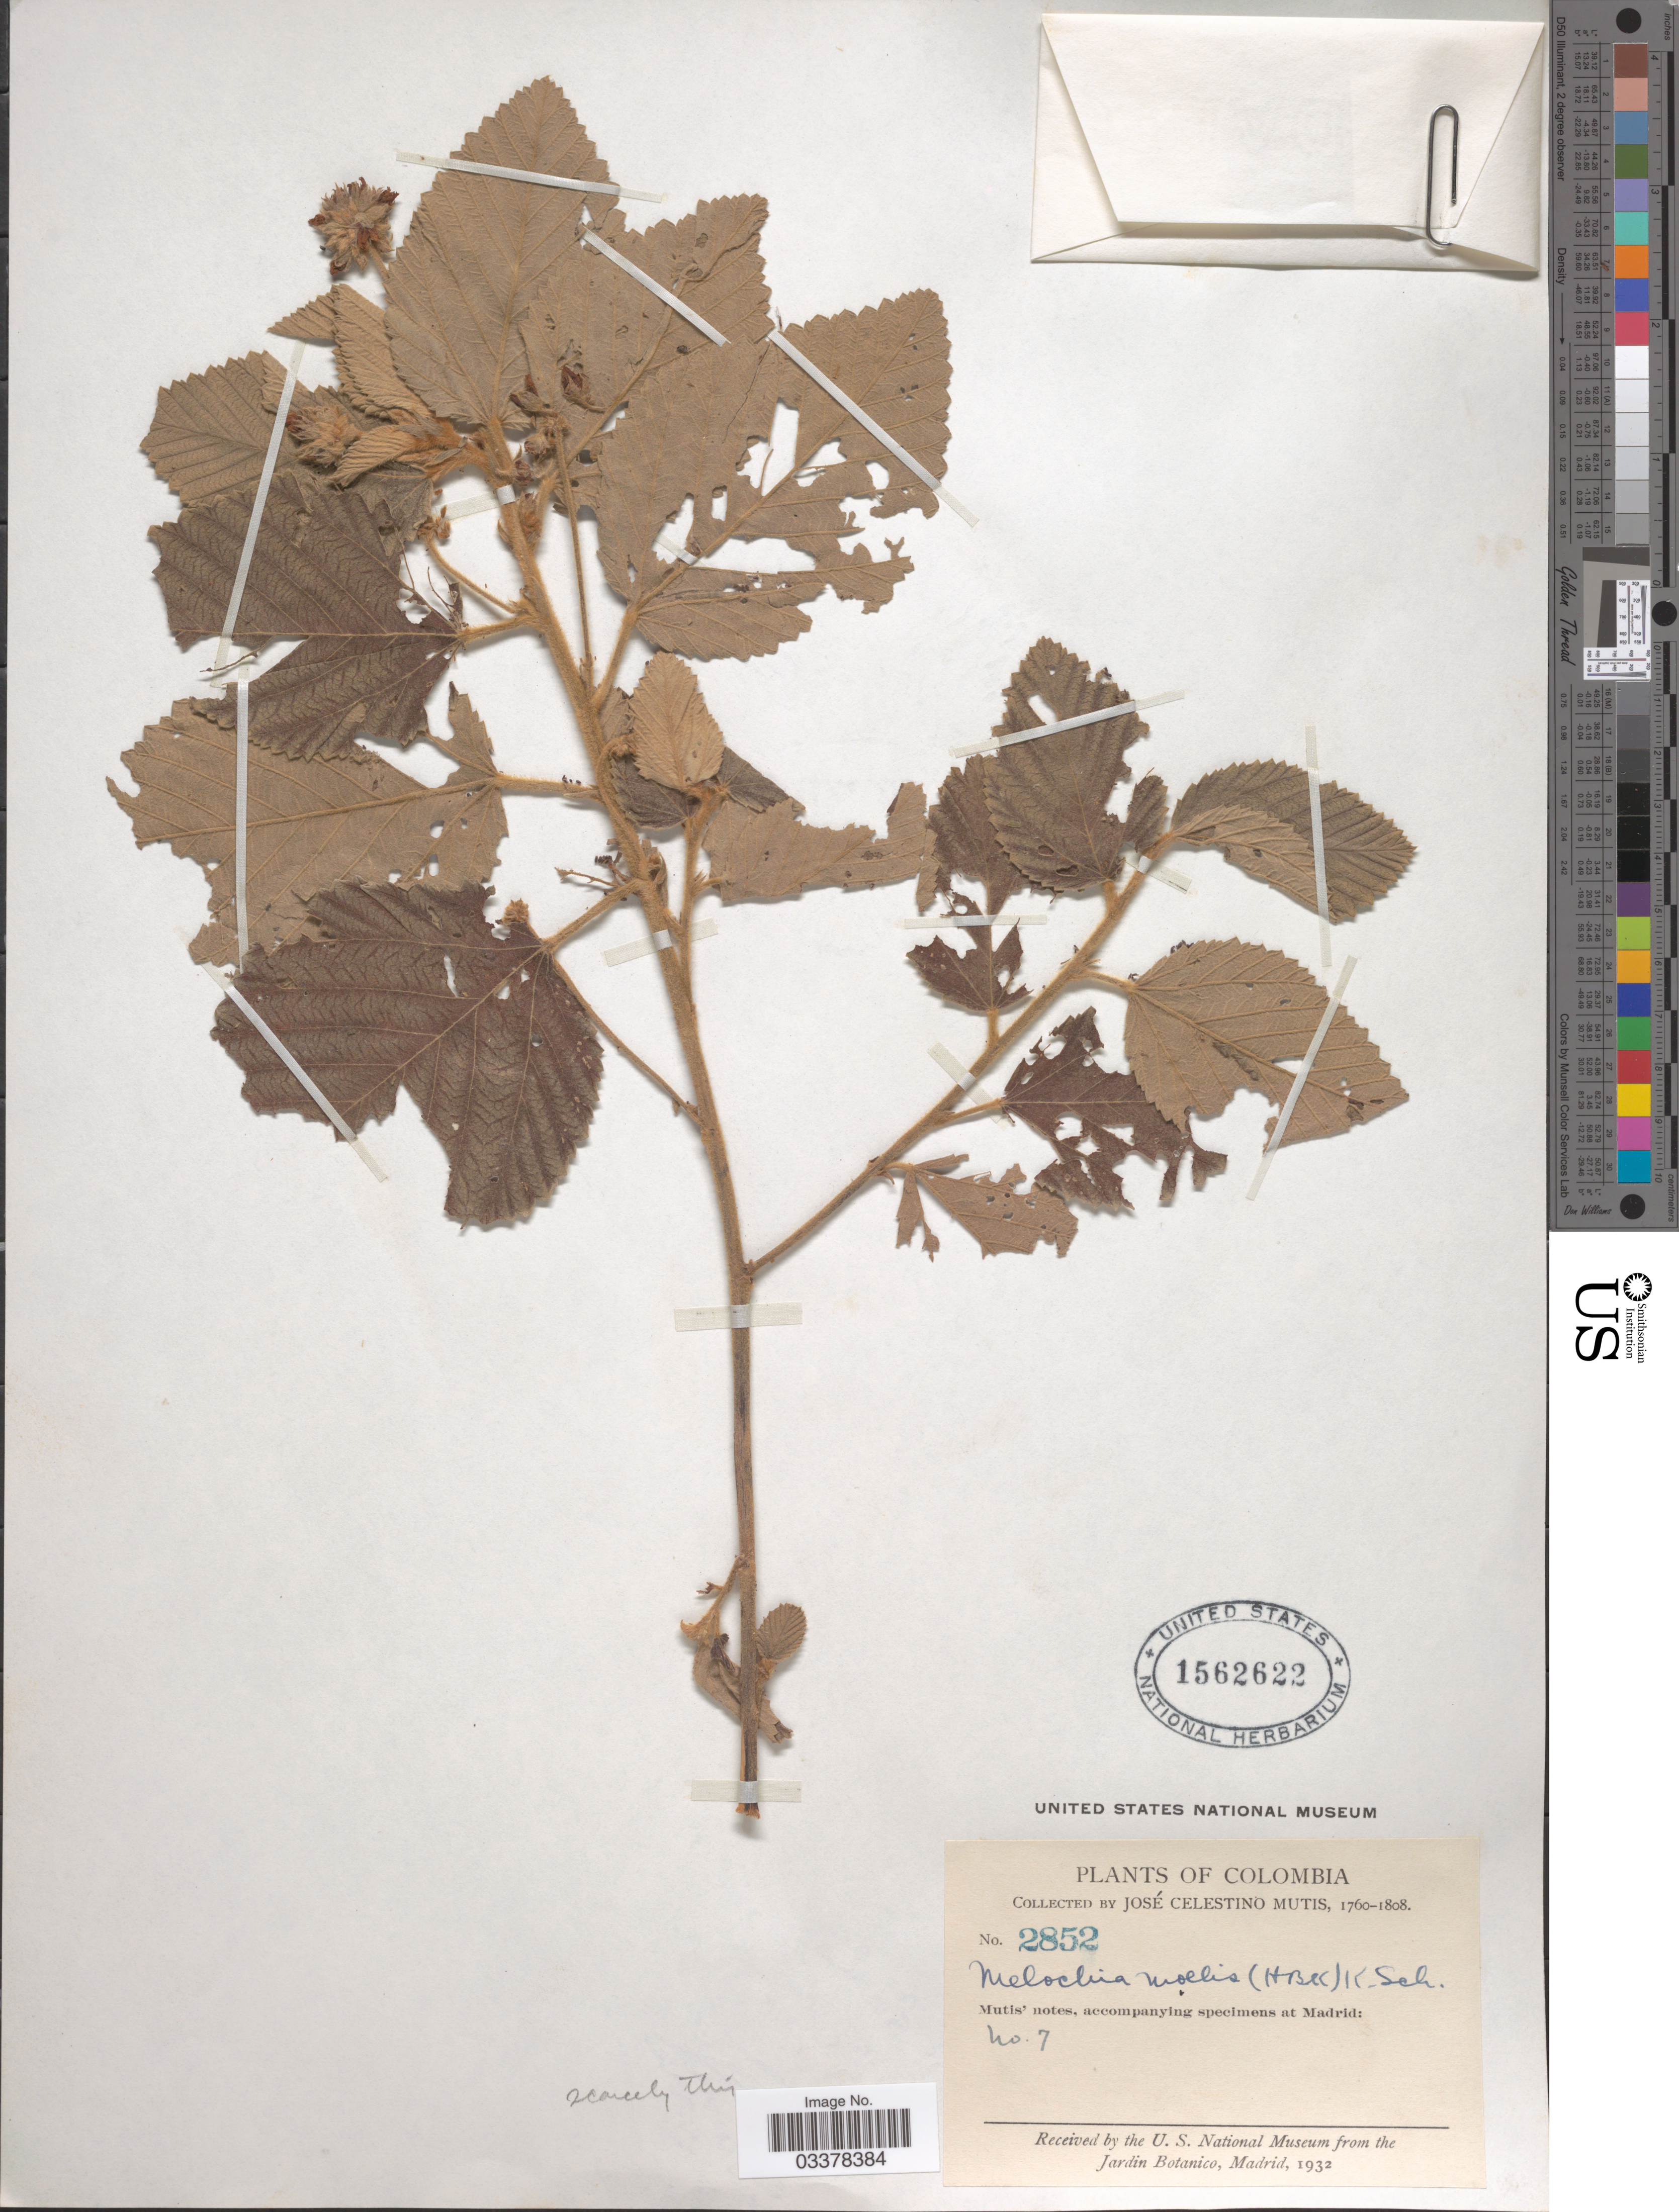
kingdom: Plantae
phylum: Tracheophyta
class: Magnoliopsida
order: Malvales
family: Malvaceae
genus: Melochia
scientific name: Melochia mollis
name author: (Kunth) Triana & Planch.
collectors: J. C. B. Mutis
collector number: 2852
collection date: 1760/1808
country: Colombia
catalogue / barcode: US 1562622